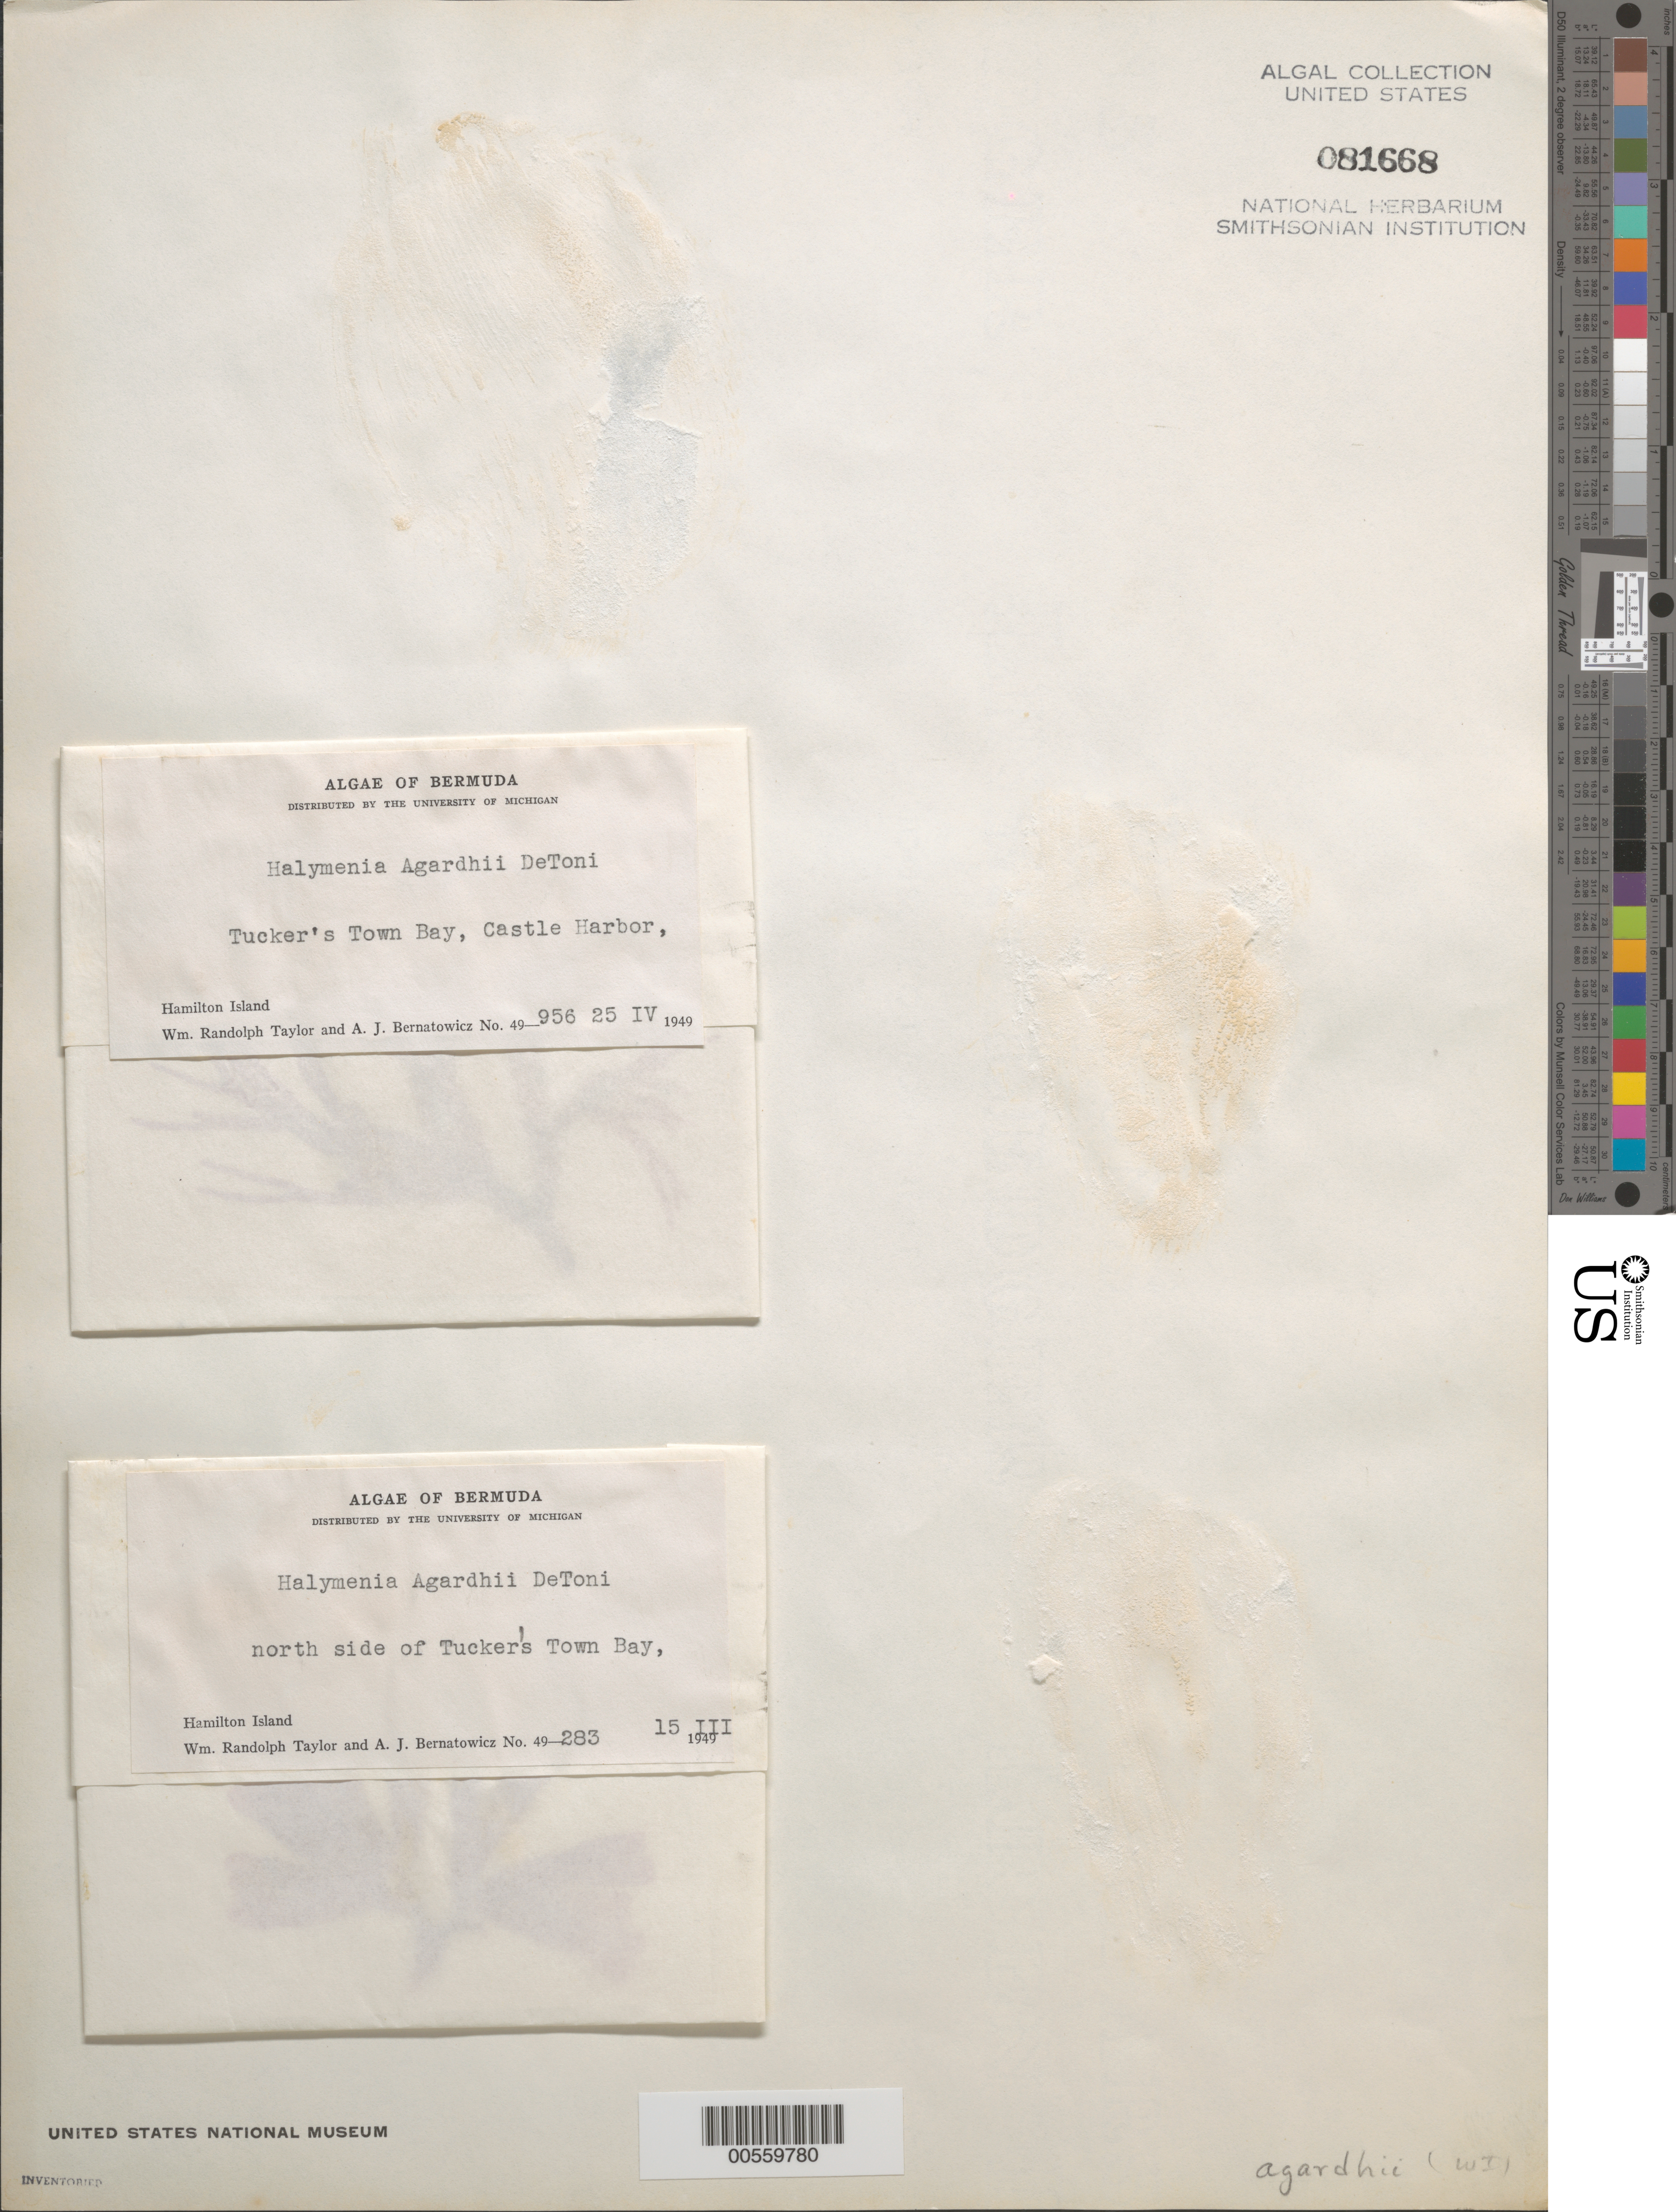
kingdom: Plantae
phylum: Rhodophyta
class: Florideophyceae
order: Sebdeniales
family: Sebdeniaceae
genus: Sebdenia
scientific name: Sebdenia flabellata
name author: (J. Agardh) P.G. Parkinson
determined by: Algae name updating Project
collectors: W. R. Taylor & A. Bernatowicz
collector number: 49-283 & 49-956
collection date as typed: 15 Mar 1949 AND 25 Apr 1949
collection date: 1949-03-15,1949-04-25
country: Bermuda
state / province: Saint George's (parish)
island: Bermuda Island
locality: Tucker's Town Bay, Castle Harbor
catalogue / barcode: US 81668